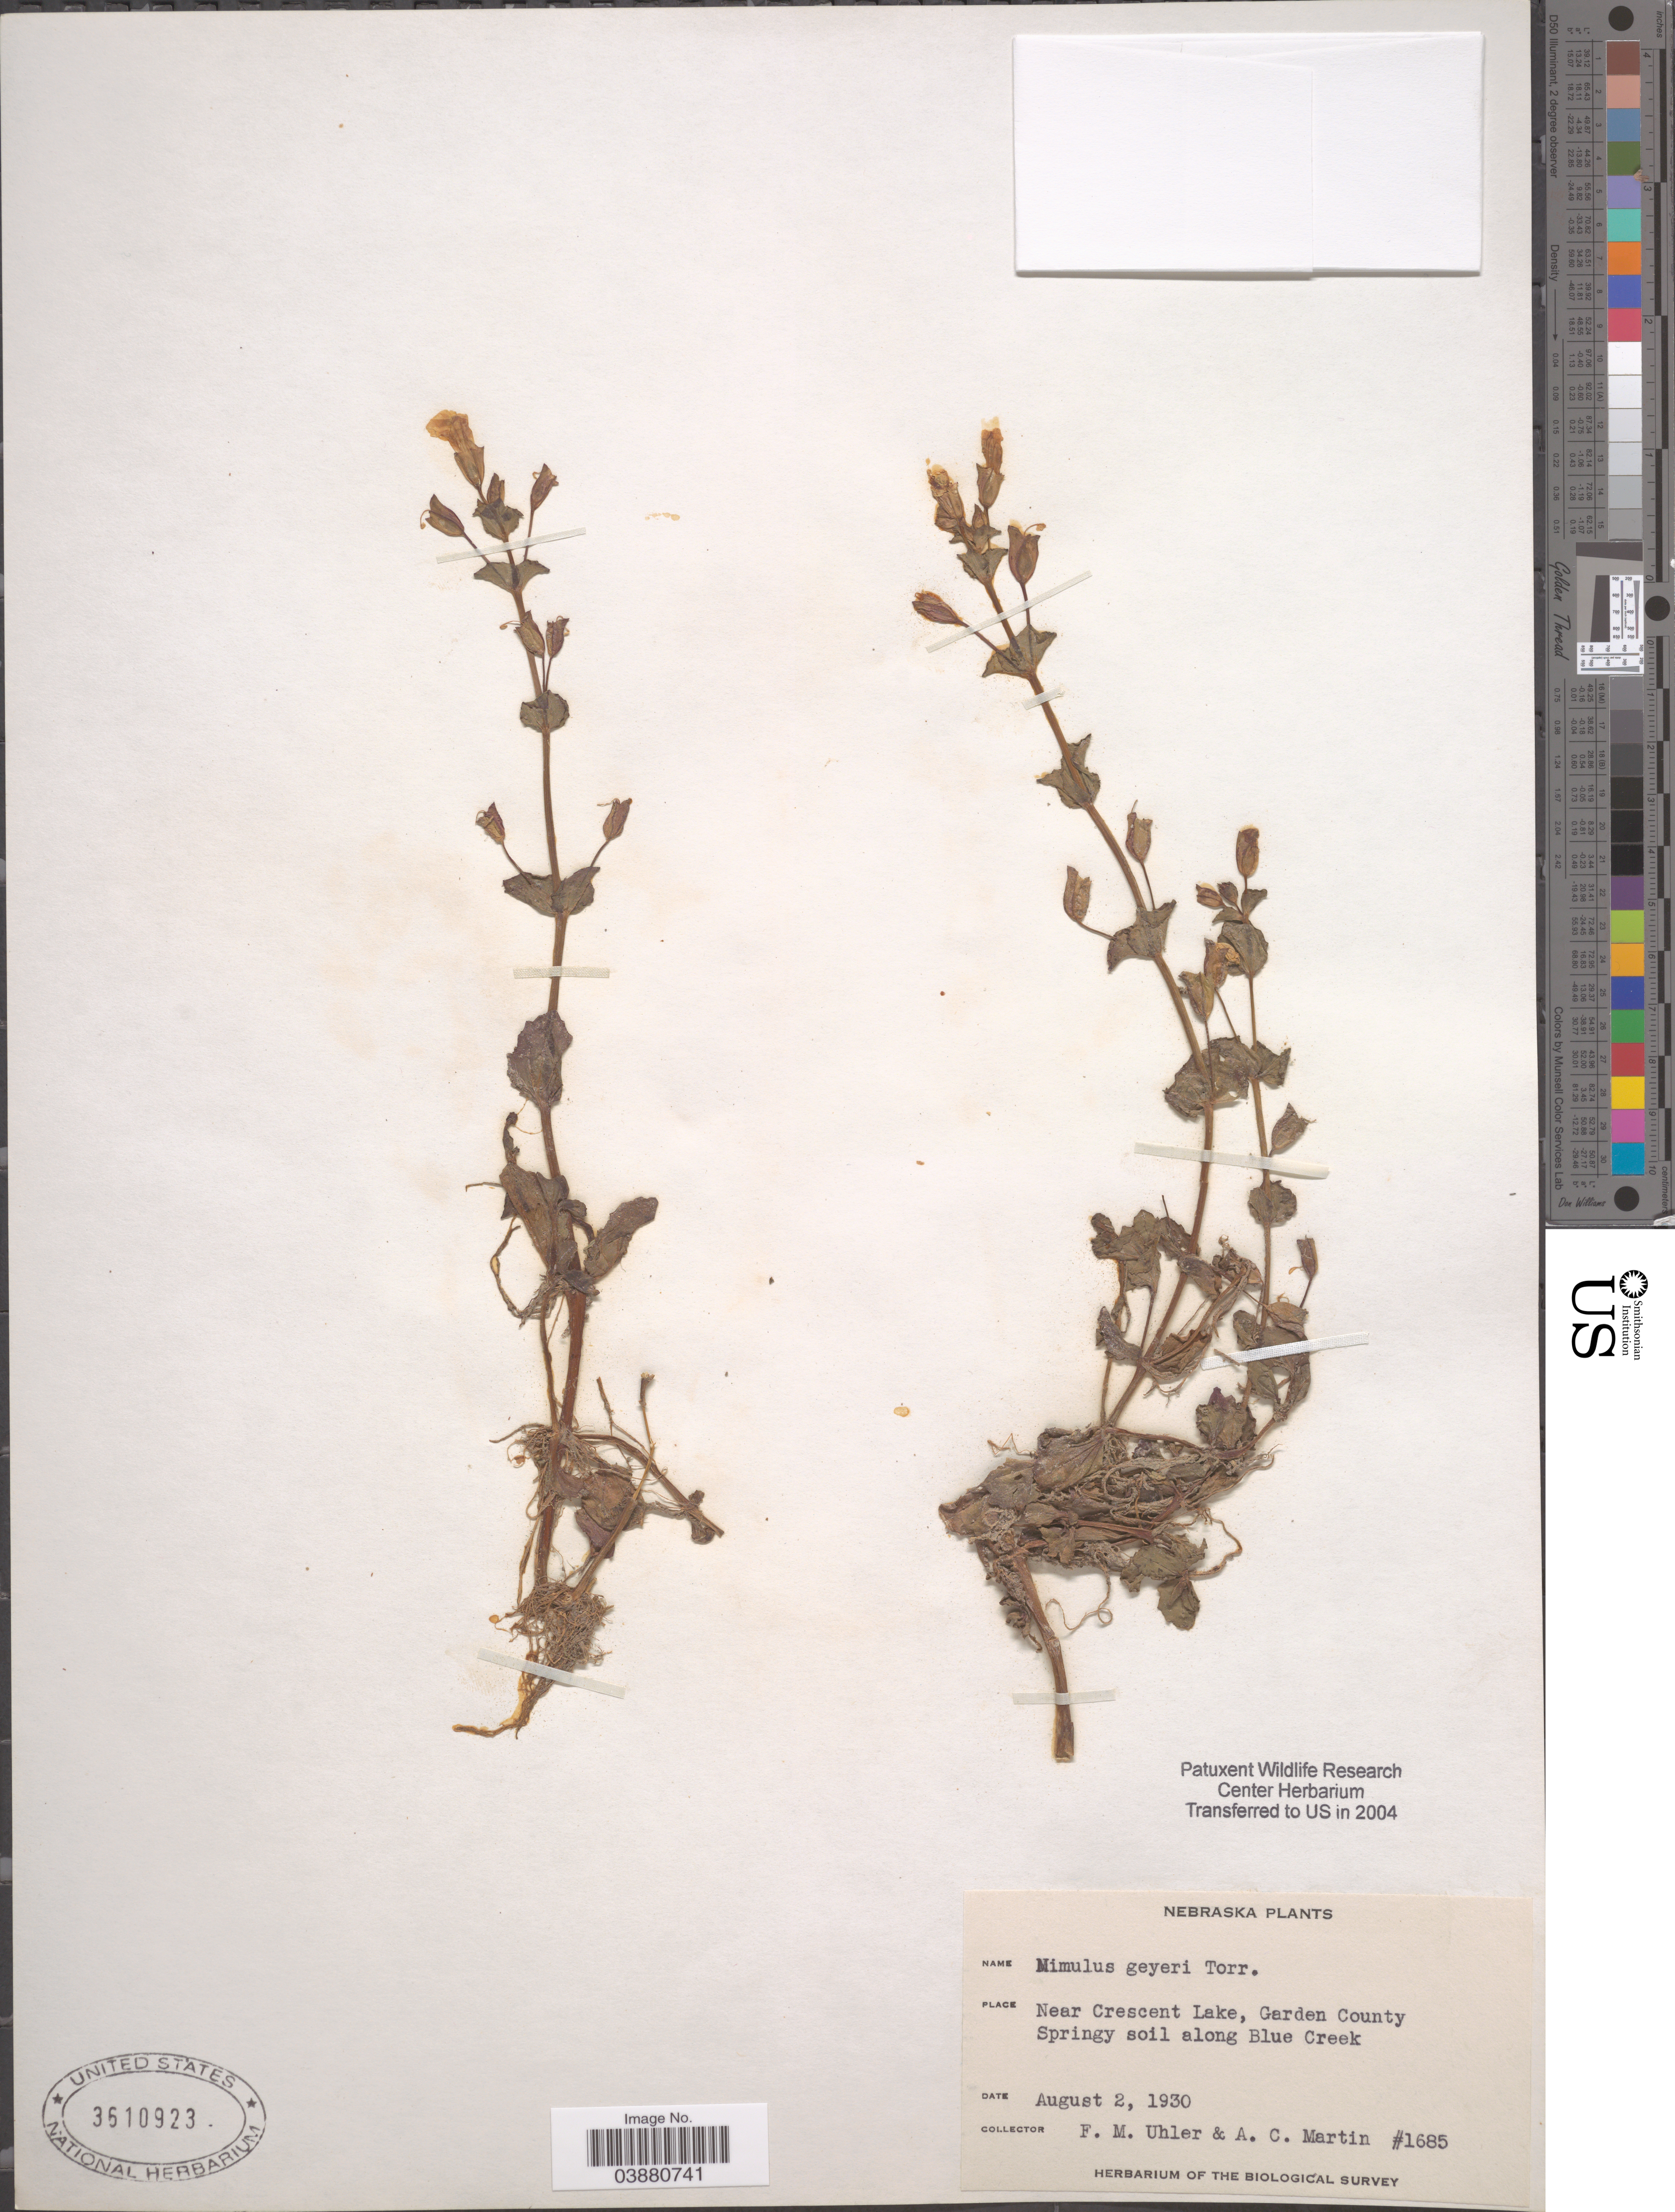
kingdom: Plantae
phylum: Tracheophyta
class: Magnoliopsida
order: Lamiales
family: Phrymaceae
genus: Mimulus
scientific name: Mimulus bigelovii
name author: (A. Gray) G.L. Nesom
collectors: F. M. Uhler & A. C. Martin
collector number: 1685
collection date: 1930-08-02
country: United States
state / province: Nebraska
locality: Near Crescent Lake, Garden County. Springy soil along Blue Creek.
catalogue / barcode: US 3610923